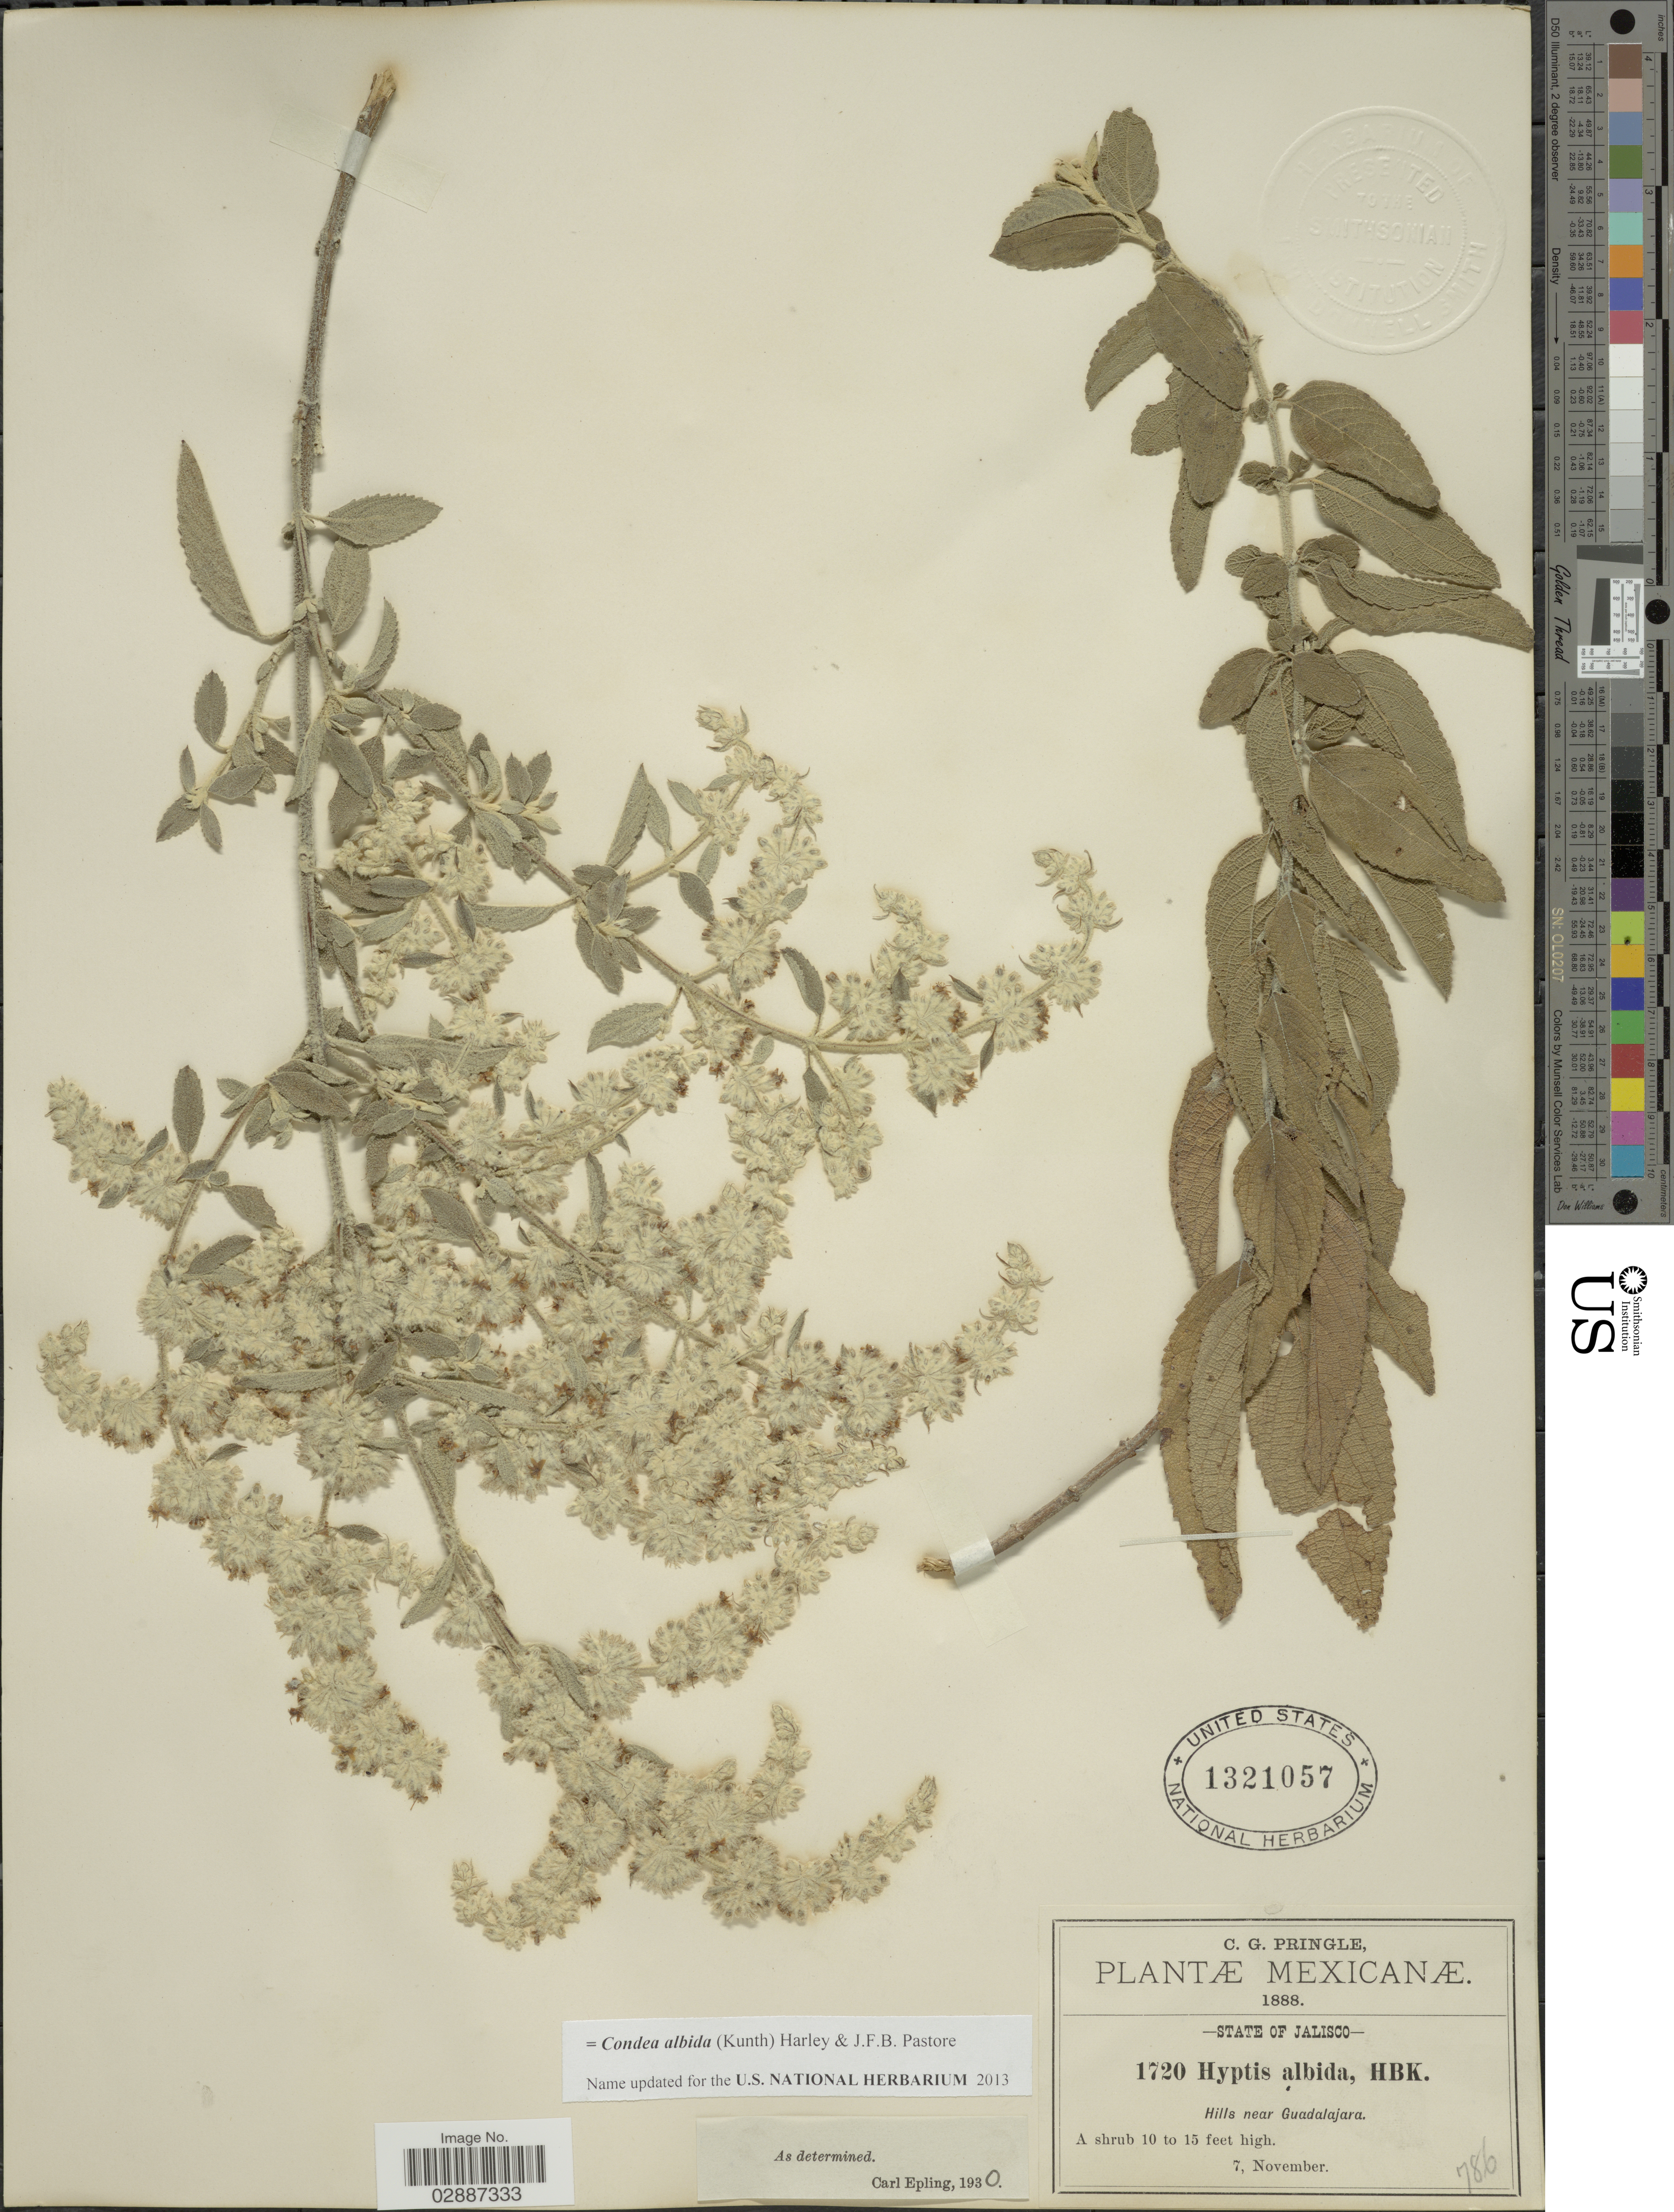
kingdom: Plantae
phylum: Tracheophyta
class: Magnoliopsida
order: Lamiales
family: Lamiaceae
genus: Condea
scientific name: Condea albida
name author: (Kunth) Harley & J.F.B. Pastore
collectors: C. G. Pringle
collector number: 1720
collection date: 1888-11-07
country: Mexico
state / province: Jalisco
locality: Hills near Guadalajara.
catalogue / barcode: US 1321057